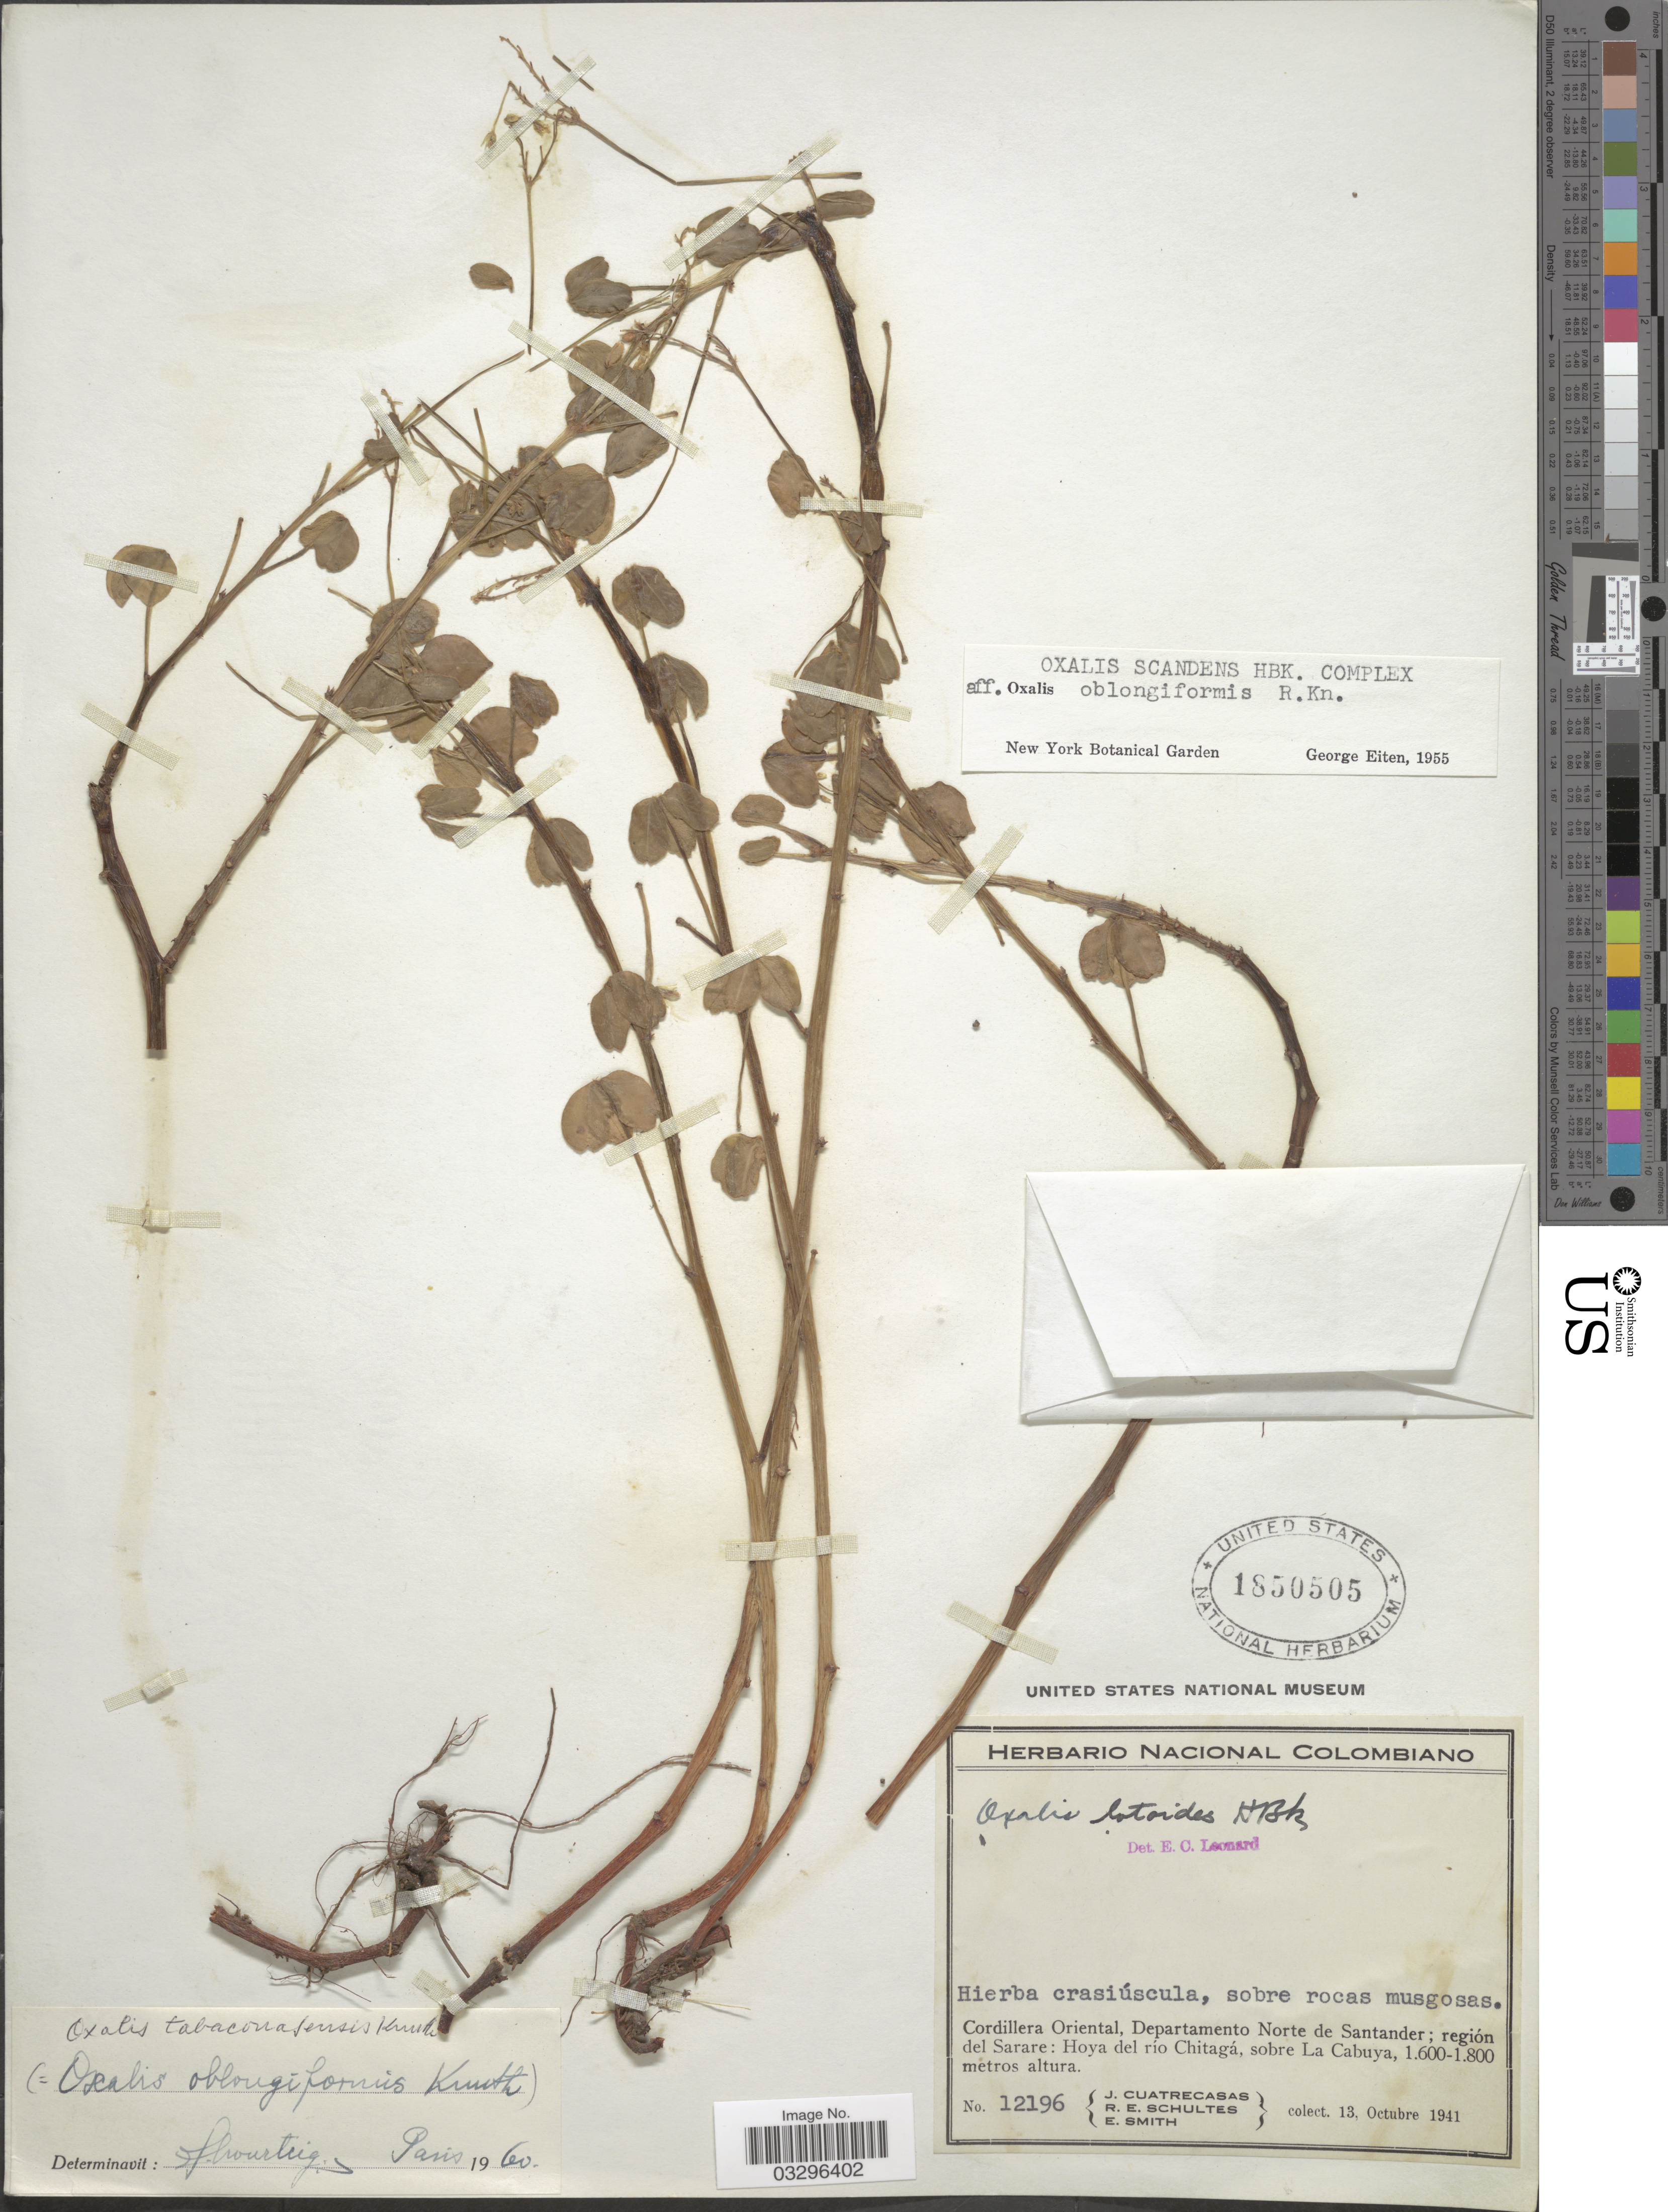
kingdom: Plantae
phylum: Tracheophyta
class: Magnoliopsida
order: Oxalidales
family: Oxalidaceae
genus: Oxalis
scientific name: Oxalis tabaconasensis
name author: R. Knuth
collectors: J. Cuatrecasas, R. E. Schultes & E. Smith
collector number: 12196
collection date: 1941-10-13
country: Colombia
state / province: Norte de Santander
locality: Cordillera Oriental, Departamento Norte de Santander; región del Sarare: Hoya del río Chitagá, sobre La Cabuya.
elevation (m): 1600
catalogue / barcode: US 1850505